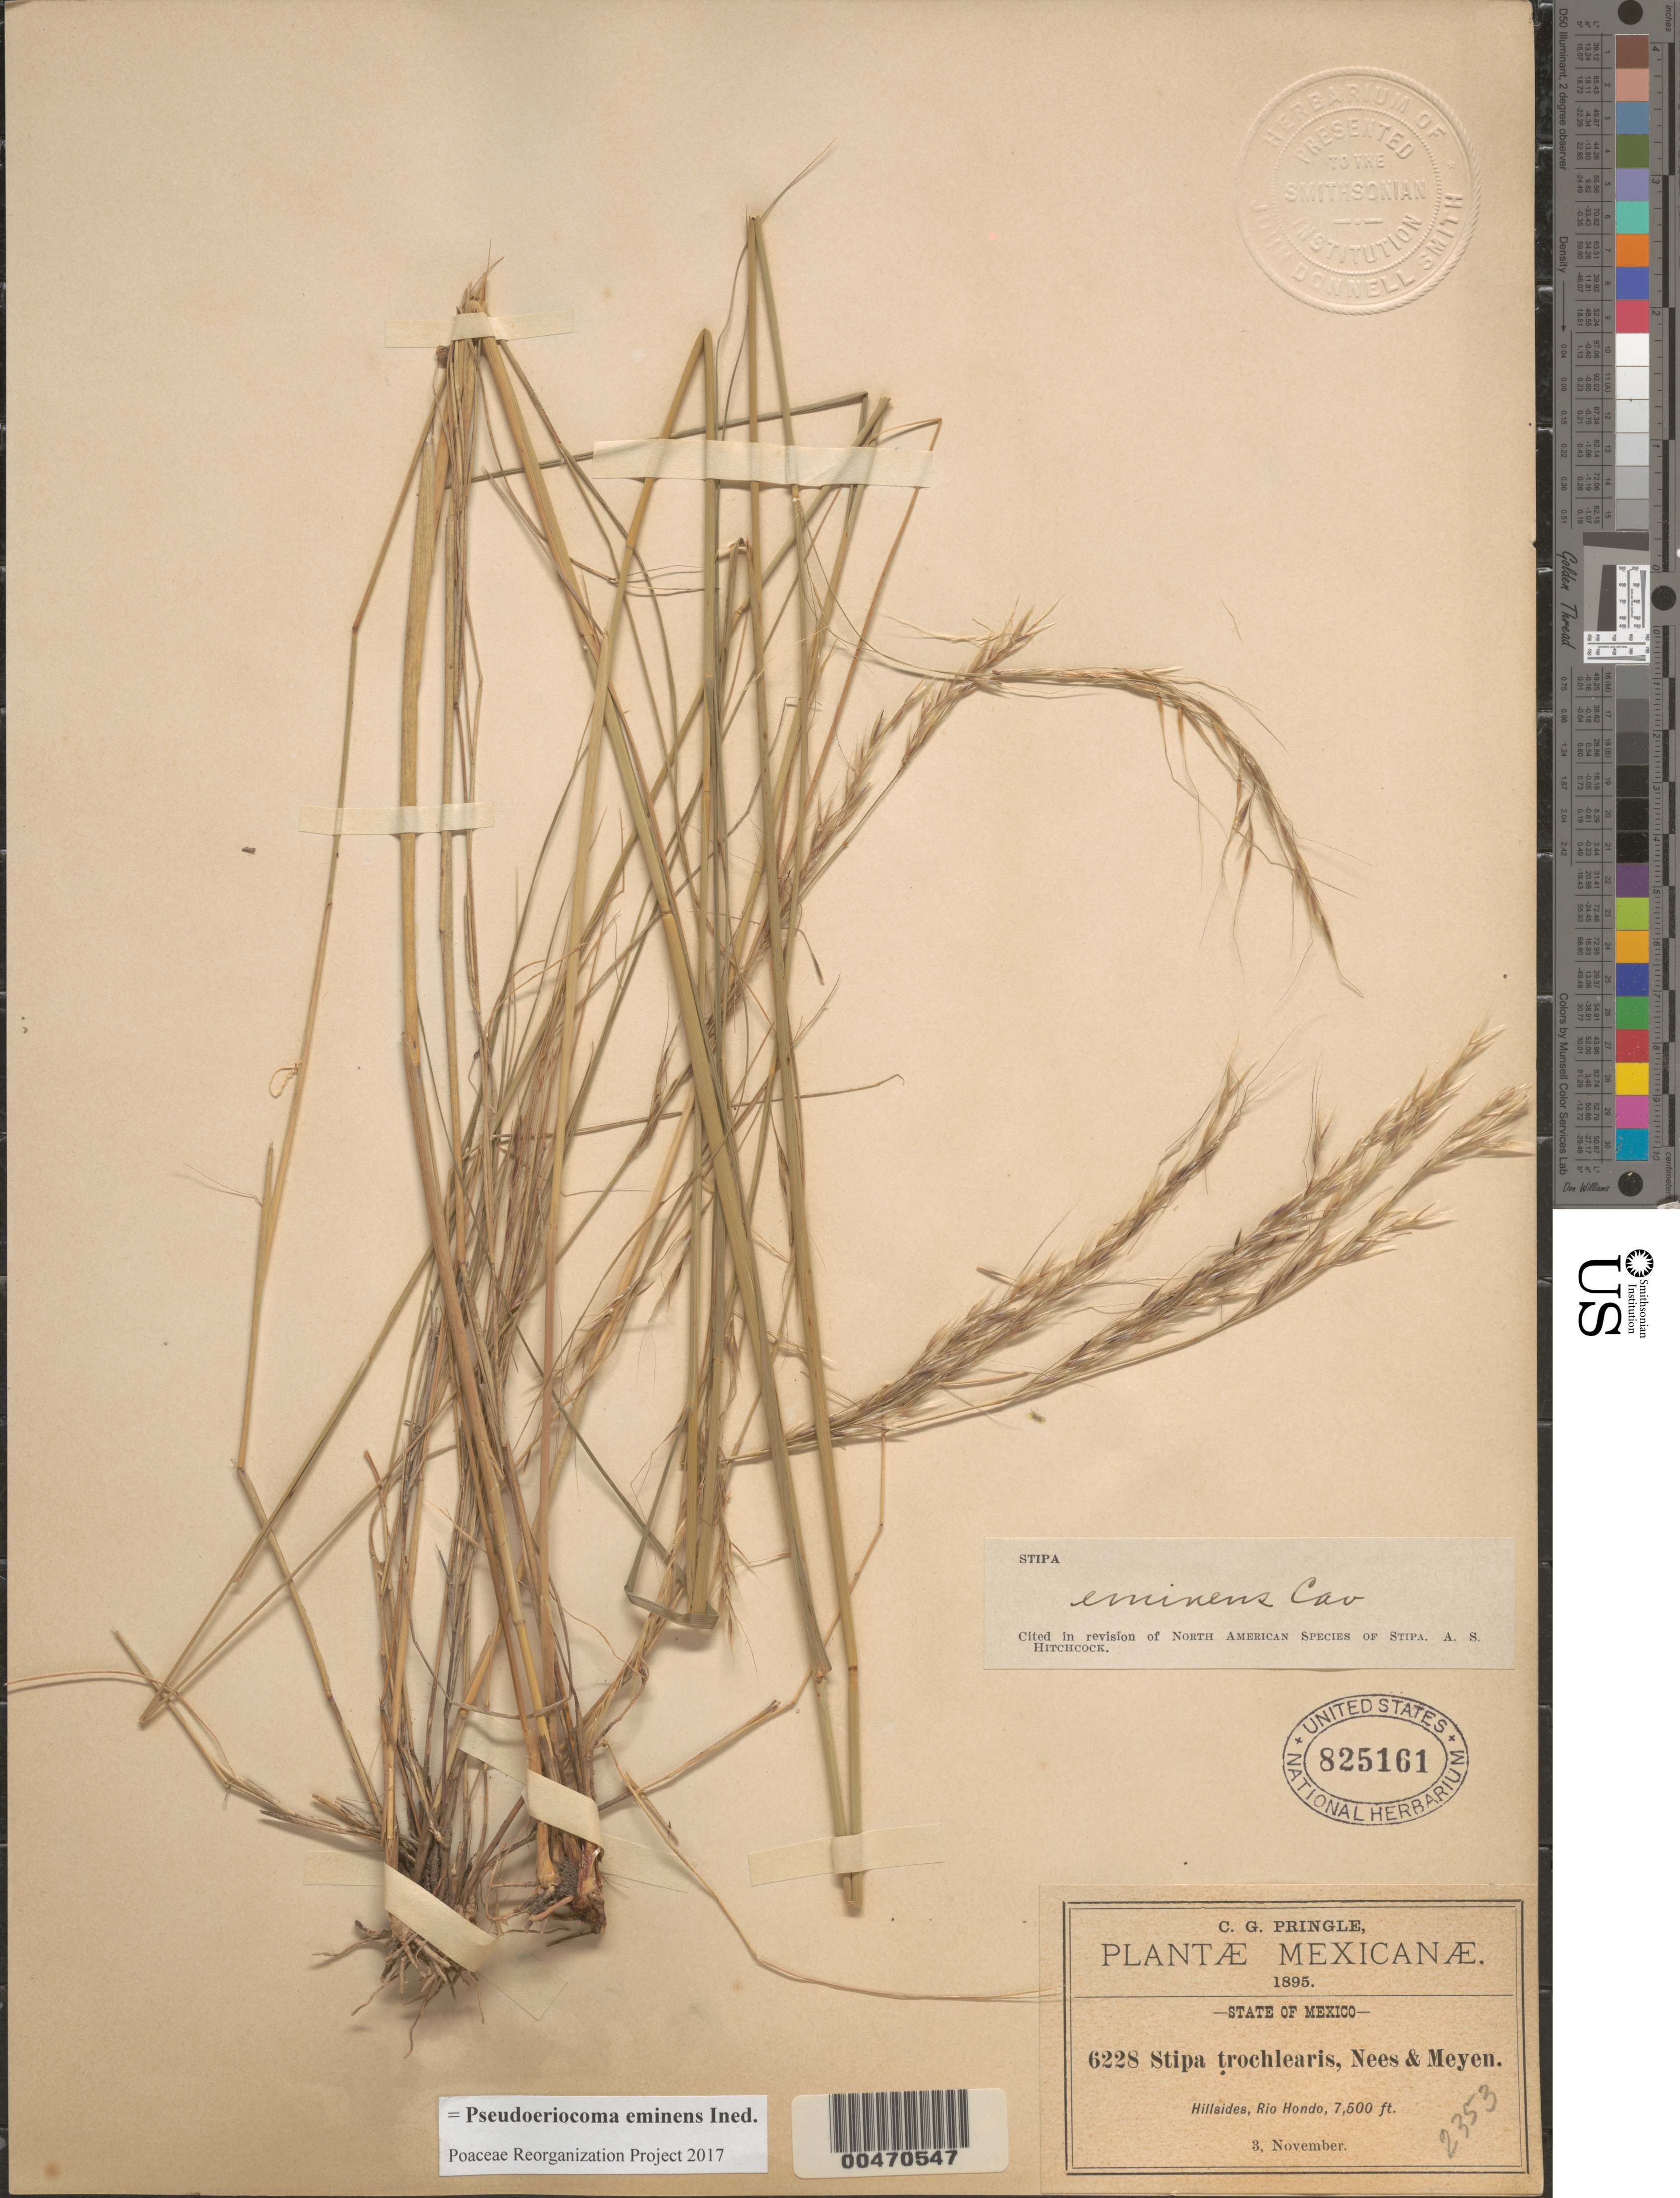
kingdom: Plantae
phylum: Tracheophyta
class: Liliopsida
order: Poales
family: Poaceae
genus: Pseudoeriocoma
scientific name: Pseudoeriocoma eminens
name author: (Cav.) Romasch.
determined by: Poaceae Reorganization Project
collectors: C. G. Pringle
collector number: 6228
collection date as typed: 3 Nov 1895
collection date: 1895-11-03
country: Mexico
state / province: México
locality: Rio Hondo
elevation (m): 2286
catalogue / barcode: US 825161